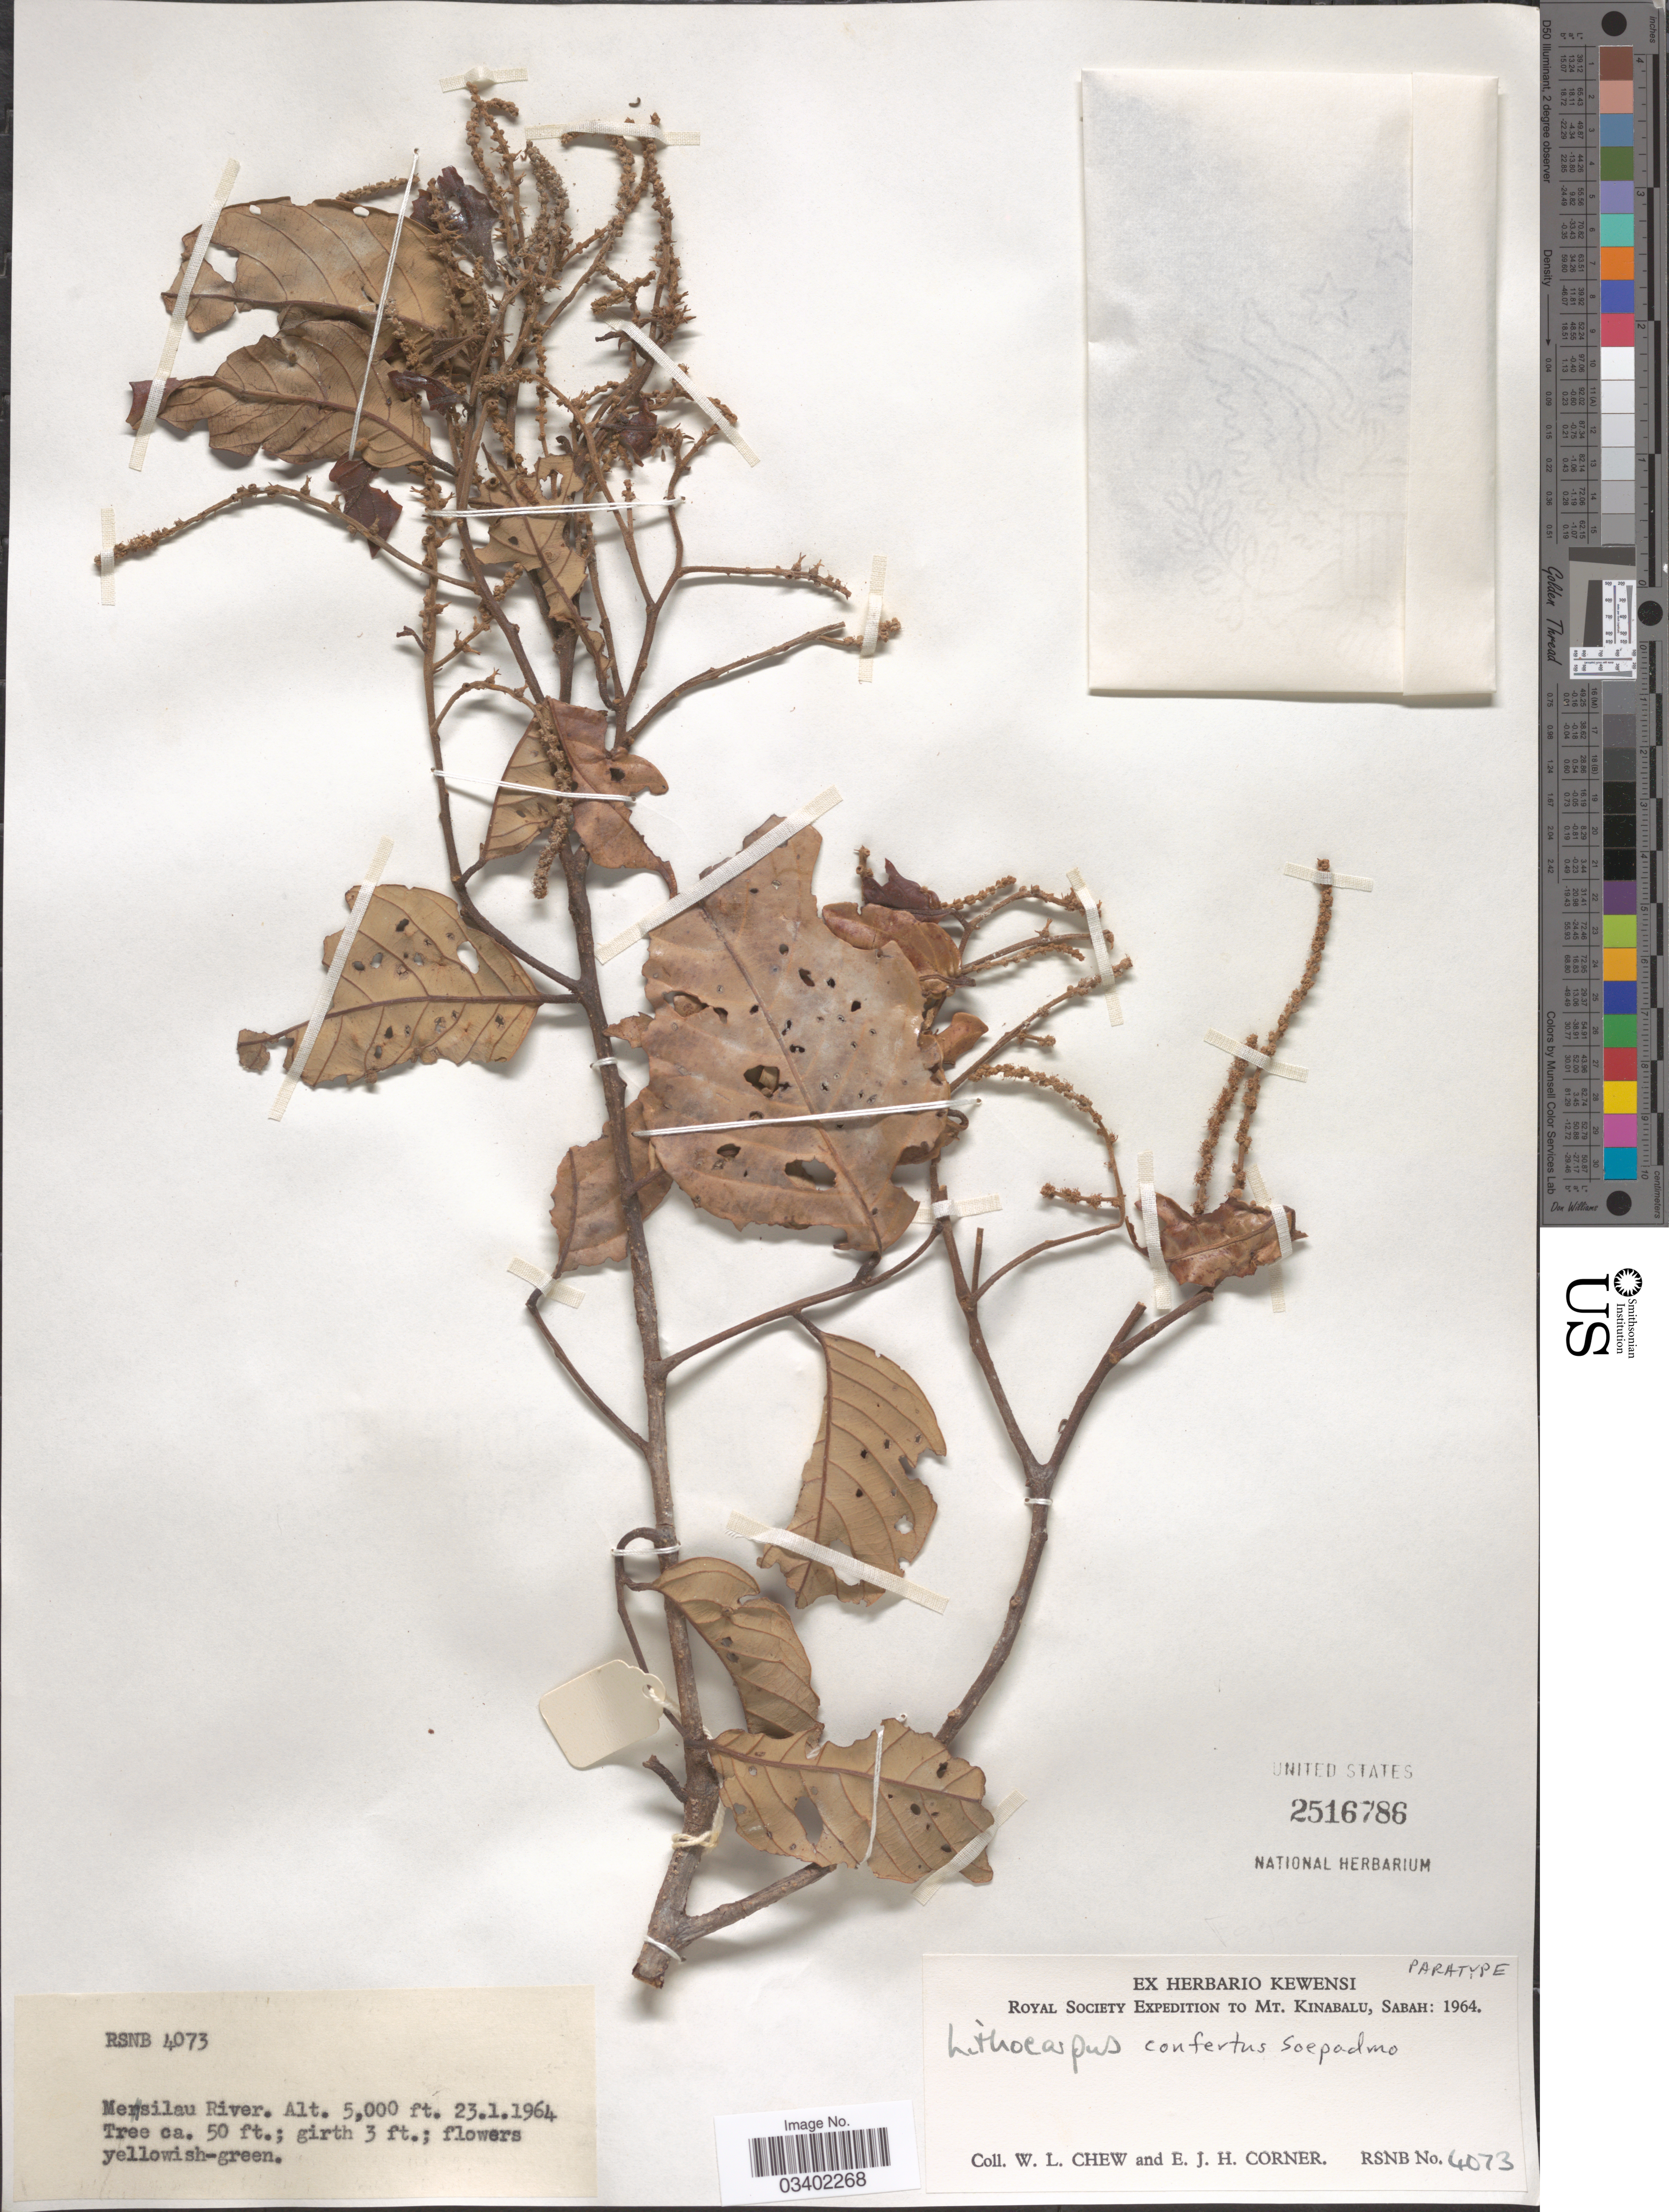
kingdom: Plantae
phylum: Tracheophyta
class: Magnoliopsida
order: Fagales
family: Fagaceae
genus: Lithocarpus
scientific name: Lithocarpus confertus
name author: Soepadmo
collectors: W. Chew & E. Corner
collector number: RSNB 4073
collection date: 1964-01-23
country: Malaysia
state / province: Sabah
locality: Mt. Kinabalu. Mesilau River.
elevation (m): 1524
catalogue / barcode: US 2516786